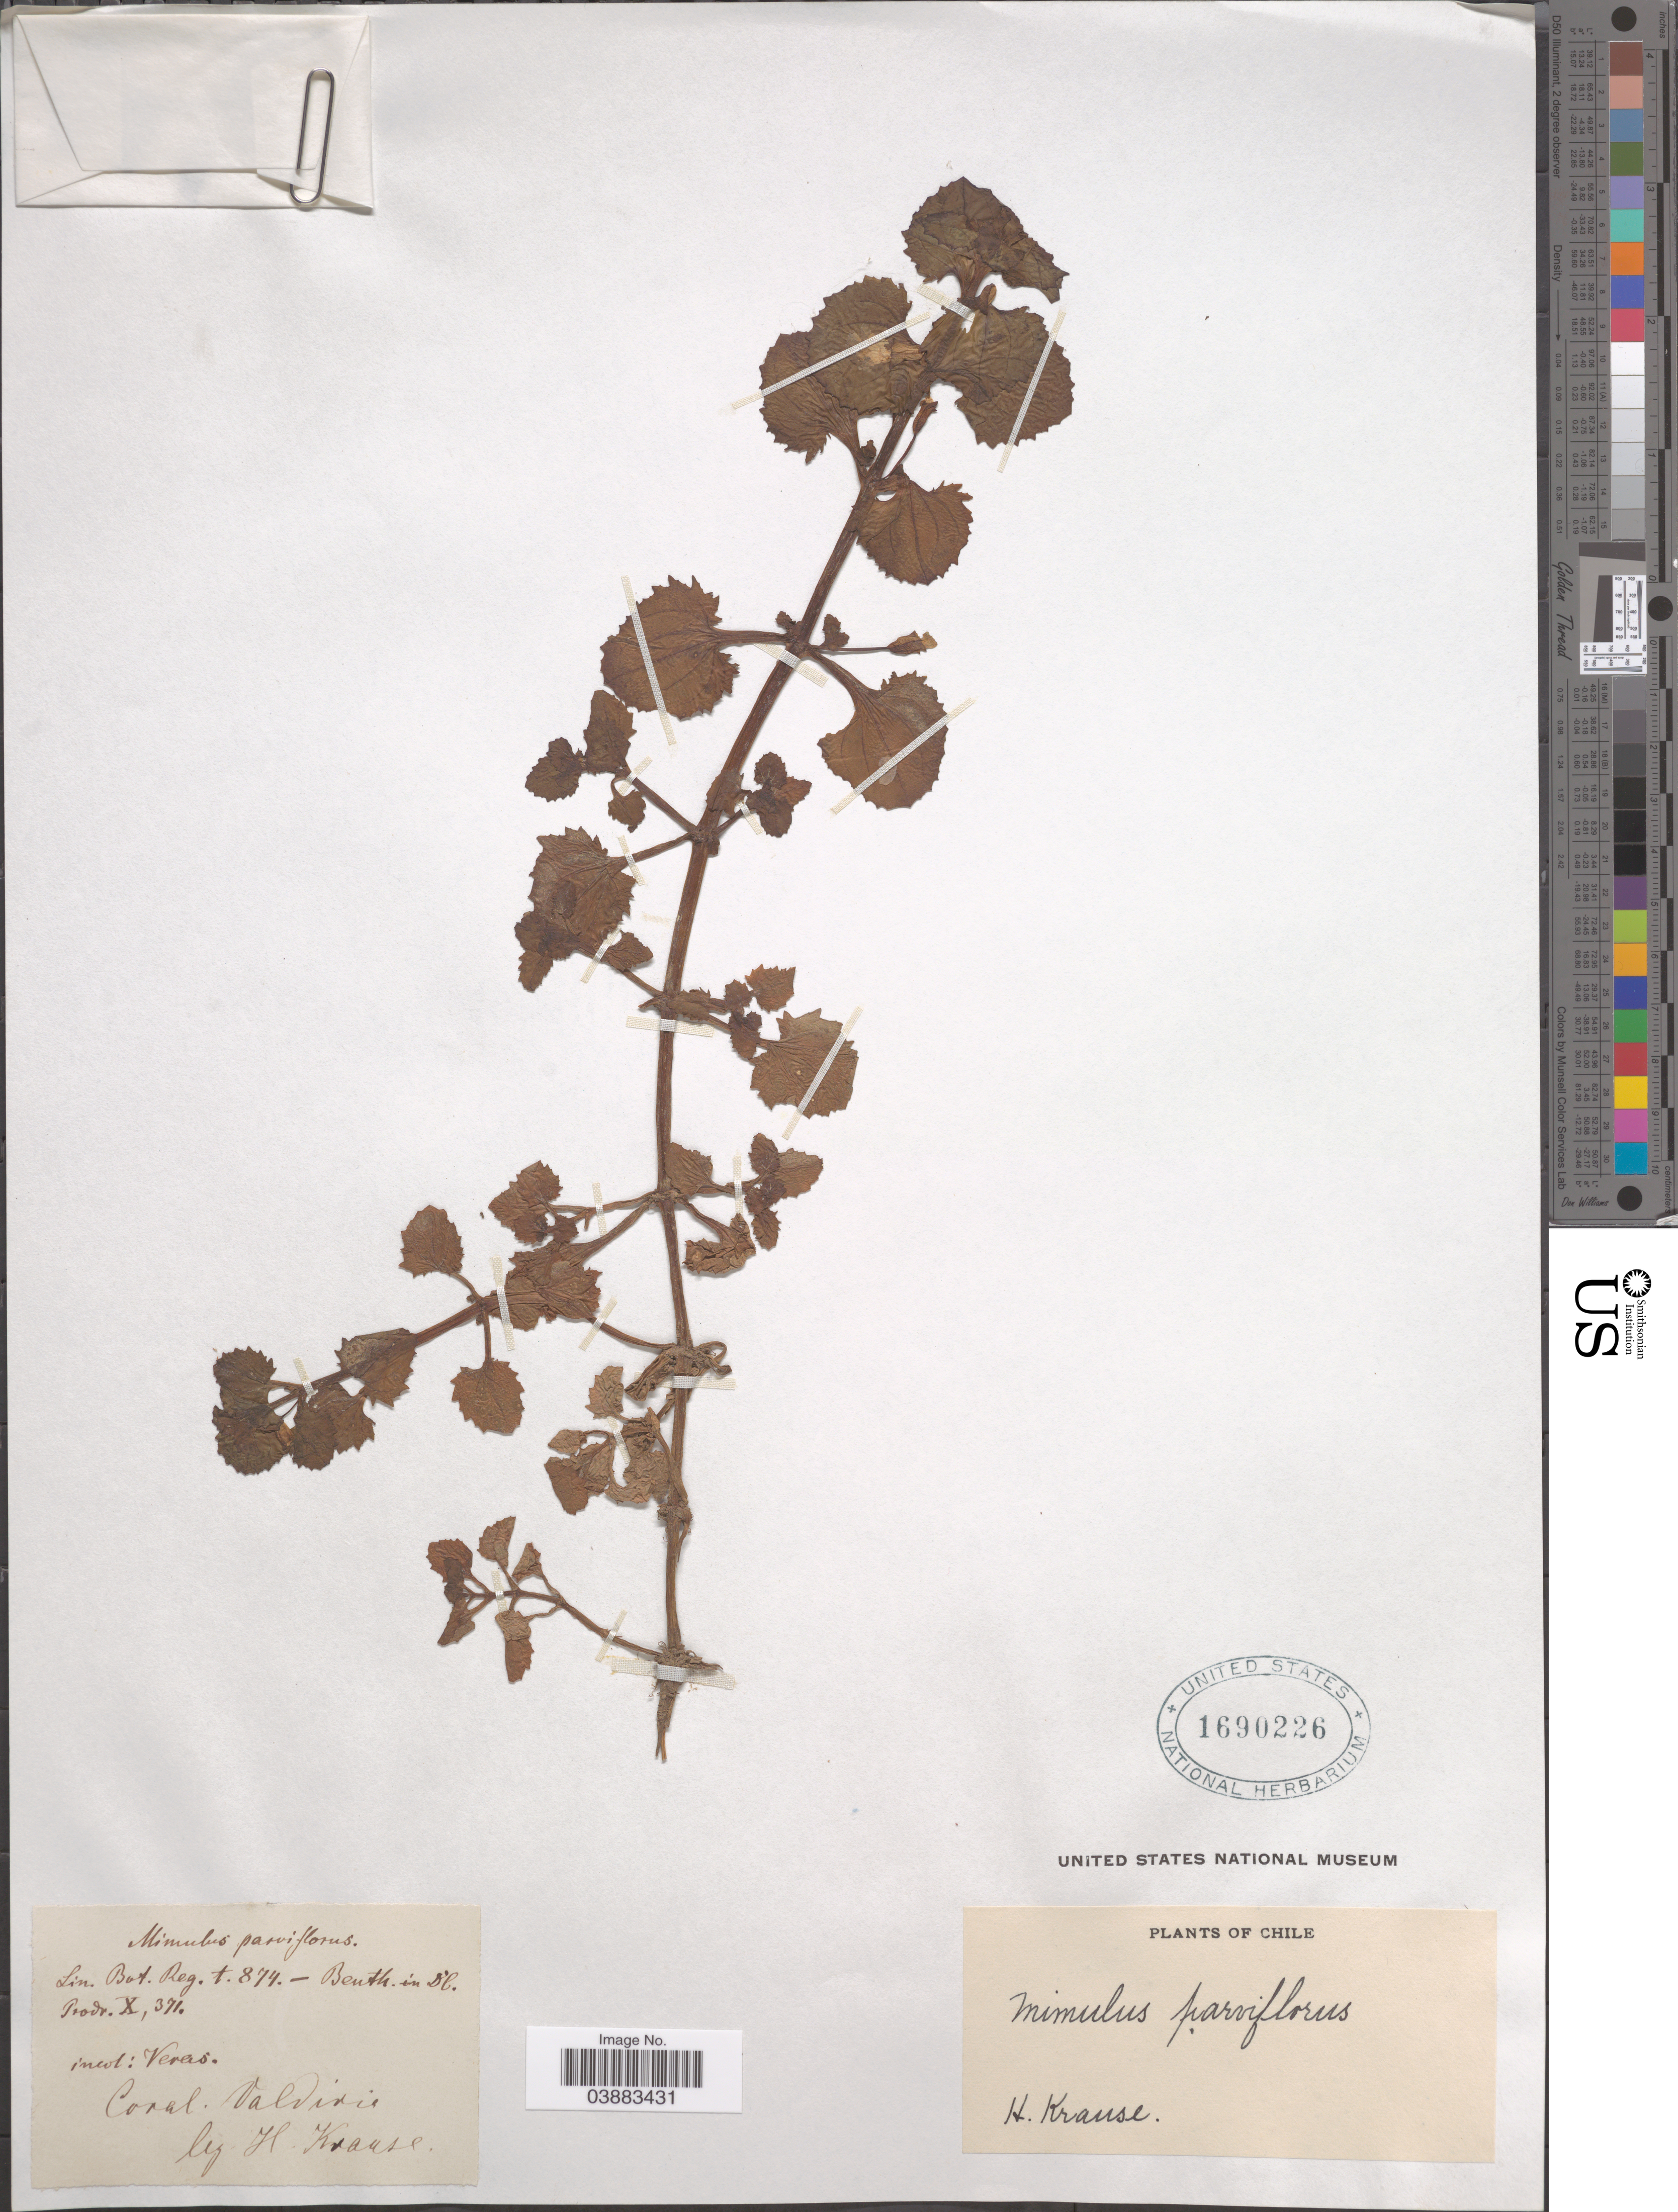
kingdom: Plantae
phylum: Tracheophyta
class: Magnoliopsida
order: Lamiales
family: Phrymaceae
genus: Mimulus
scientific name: Mimulus glabratus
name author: Kunth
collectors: H. Krause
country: Chile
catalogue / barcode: US 1690226